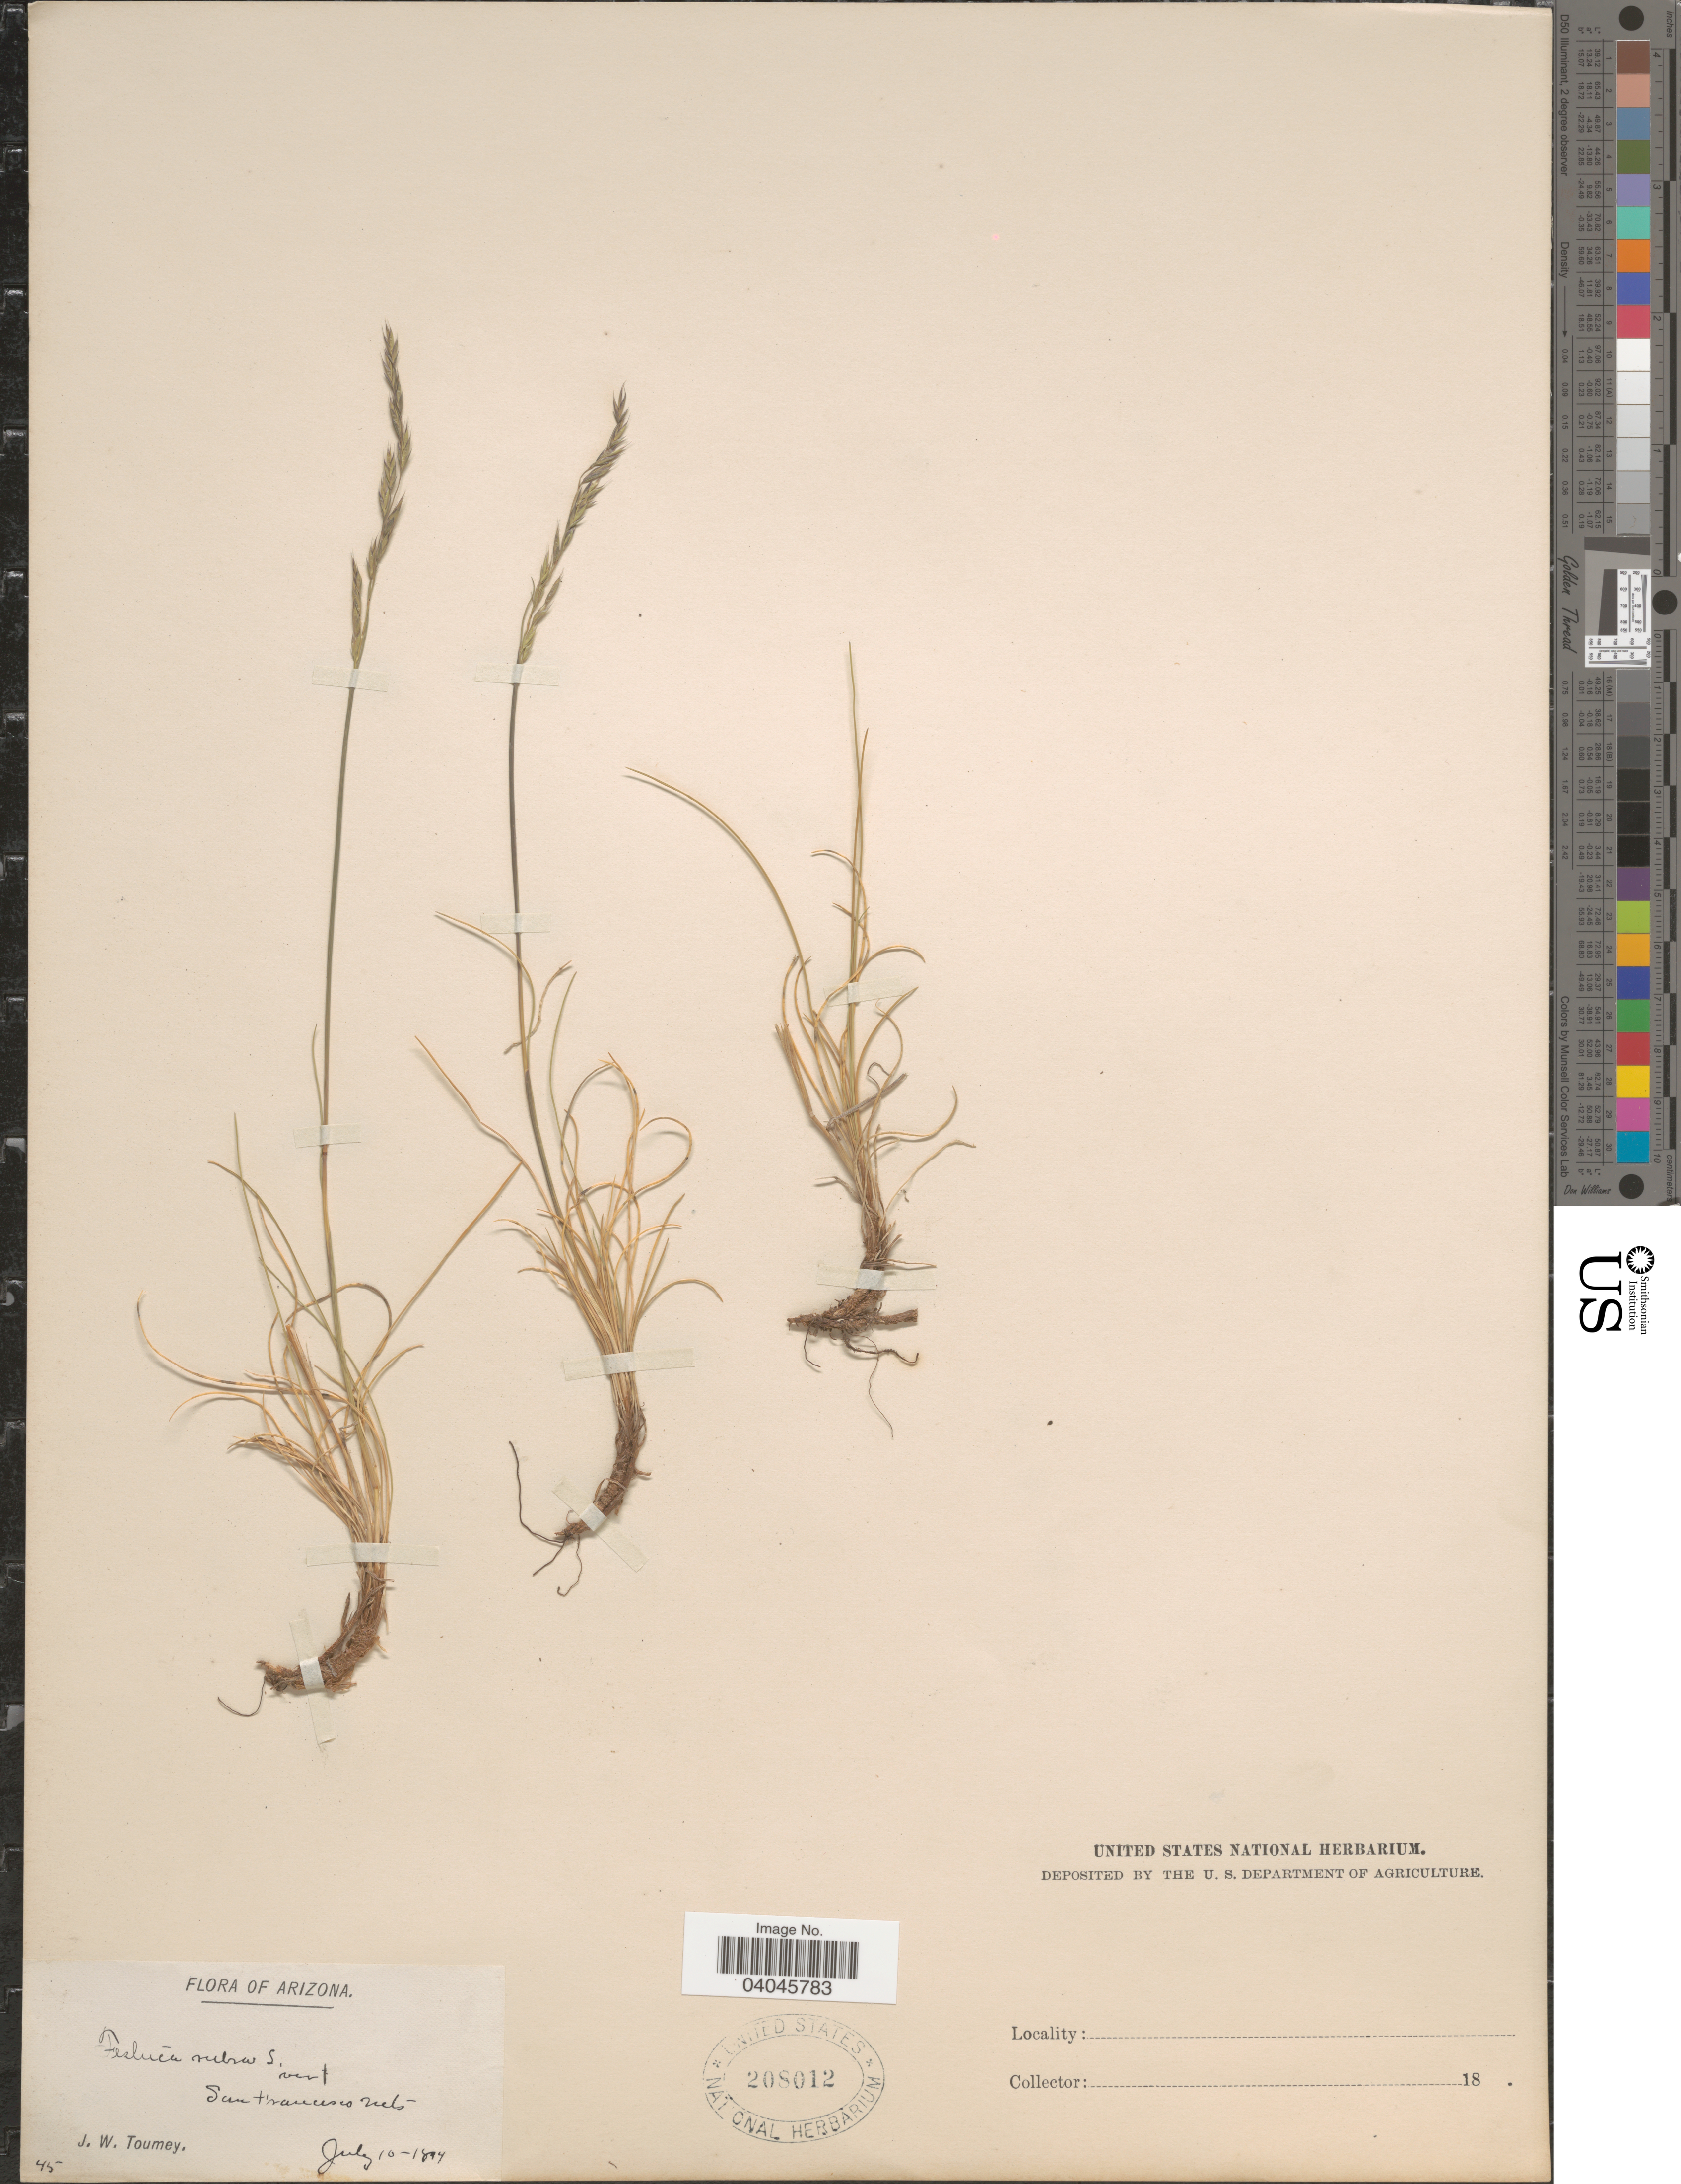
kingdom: Plantae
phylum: Tracheophyta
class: Liliopsida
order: Poales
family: Poaceae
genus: Festuca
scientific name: Festuca rubra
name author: L.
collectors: J. W. Toumey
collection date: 1894-07-10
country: United States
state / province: Arizona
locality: San Francisco Mts.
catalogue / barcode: US 208012